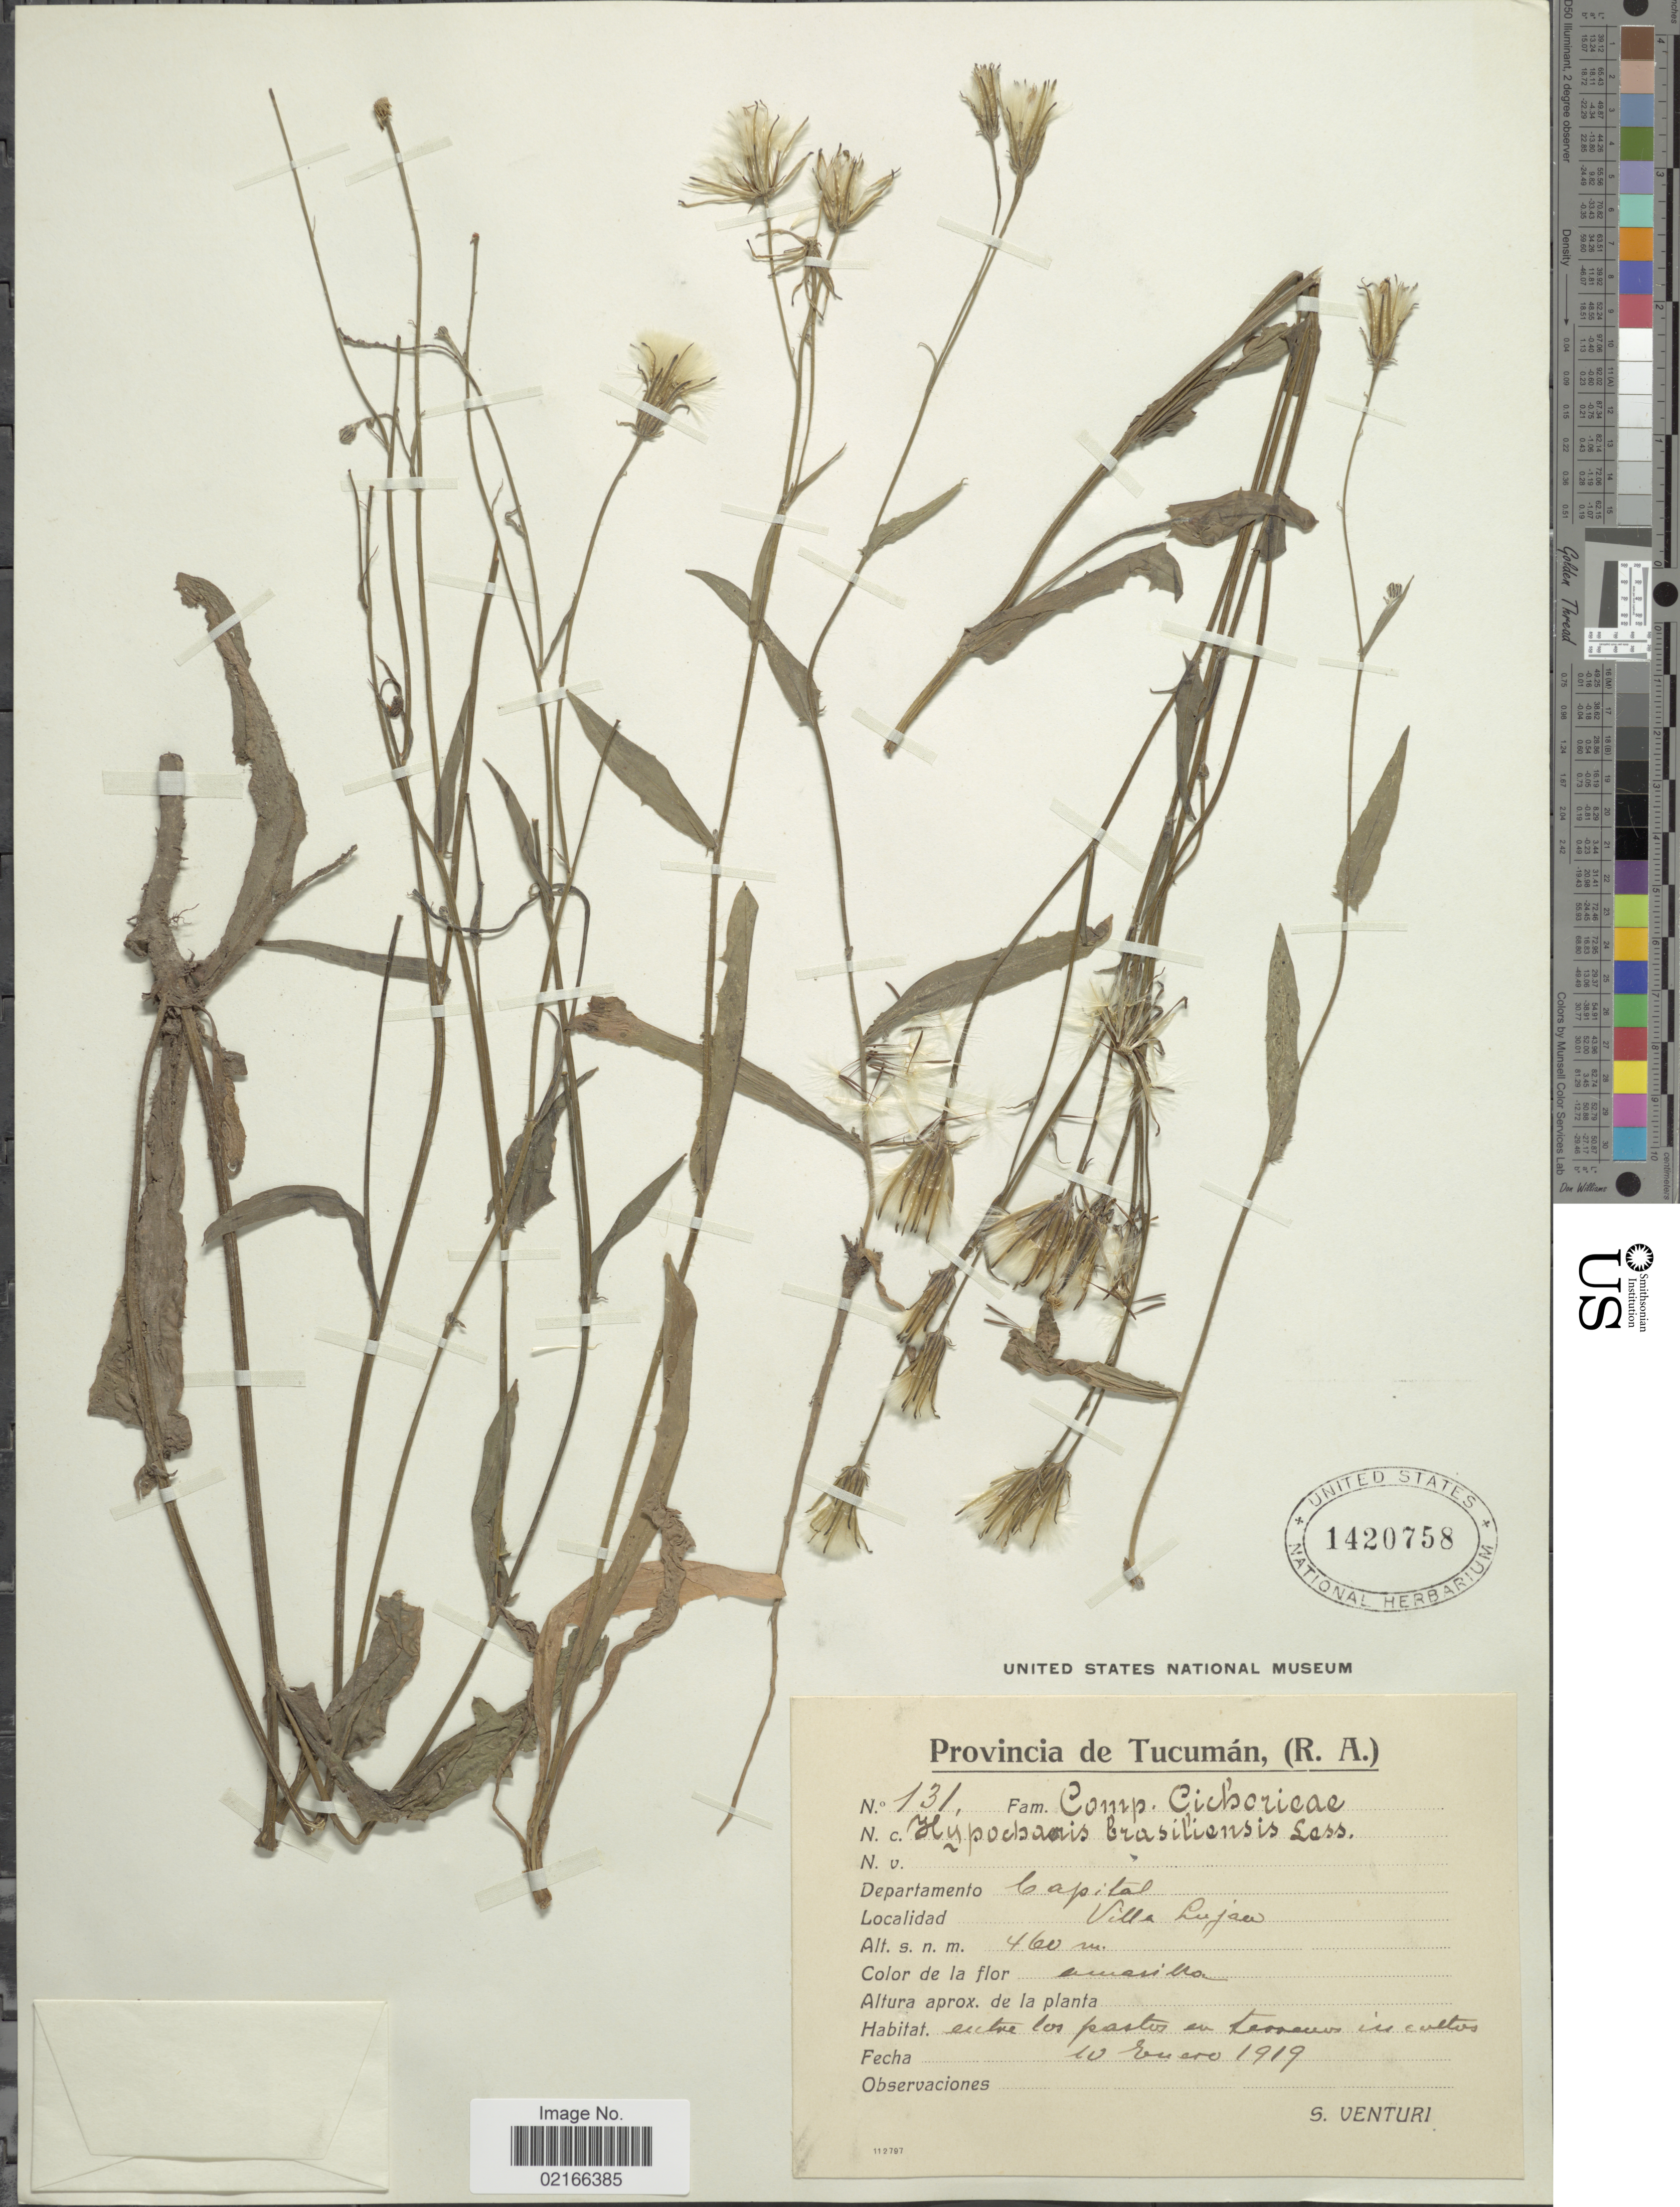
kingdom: Plantae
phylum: Tracheophyta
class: Magnoliopsida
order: Asterales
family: Asteraceae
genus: Hypochaeris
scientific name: Hypochaeris brasiliensis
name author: (Less.) Griseb.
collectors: S. Venturi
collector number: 131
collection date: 1919-01-10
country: Argentina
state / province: Tucumán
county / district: Capital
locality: Villa Luján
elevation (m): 460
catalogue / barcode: US 1420758